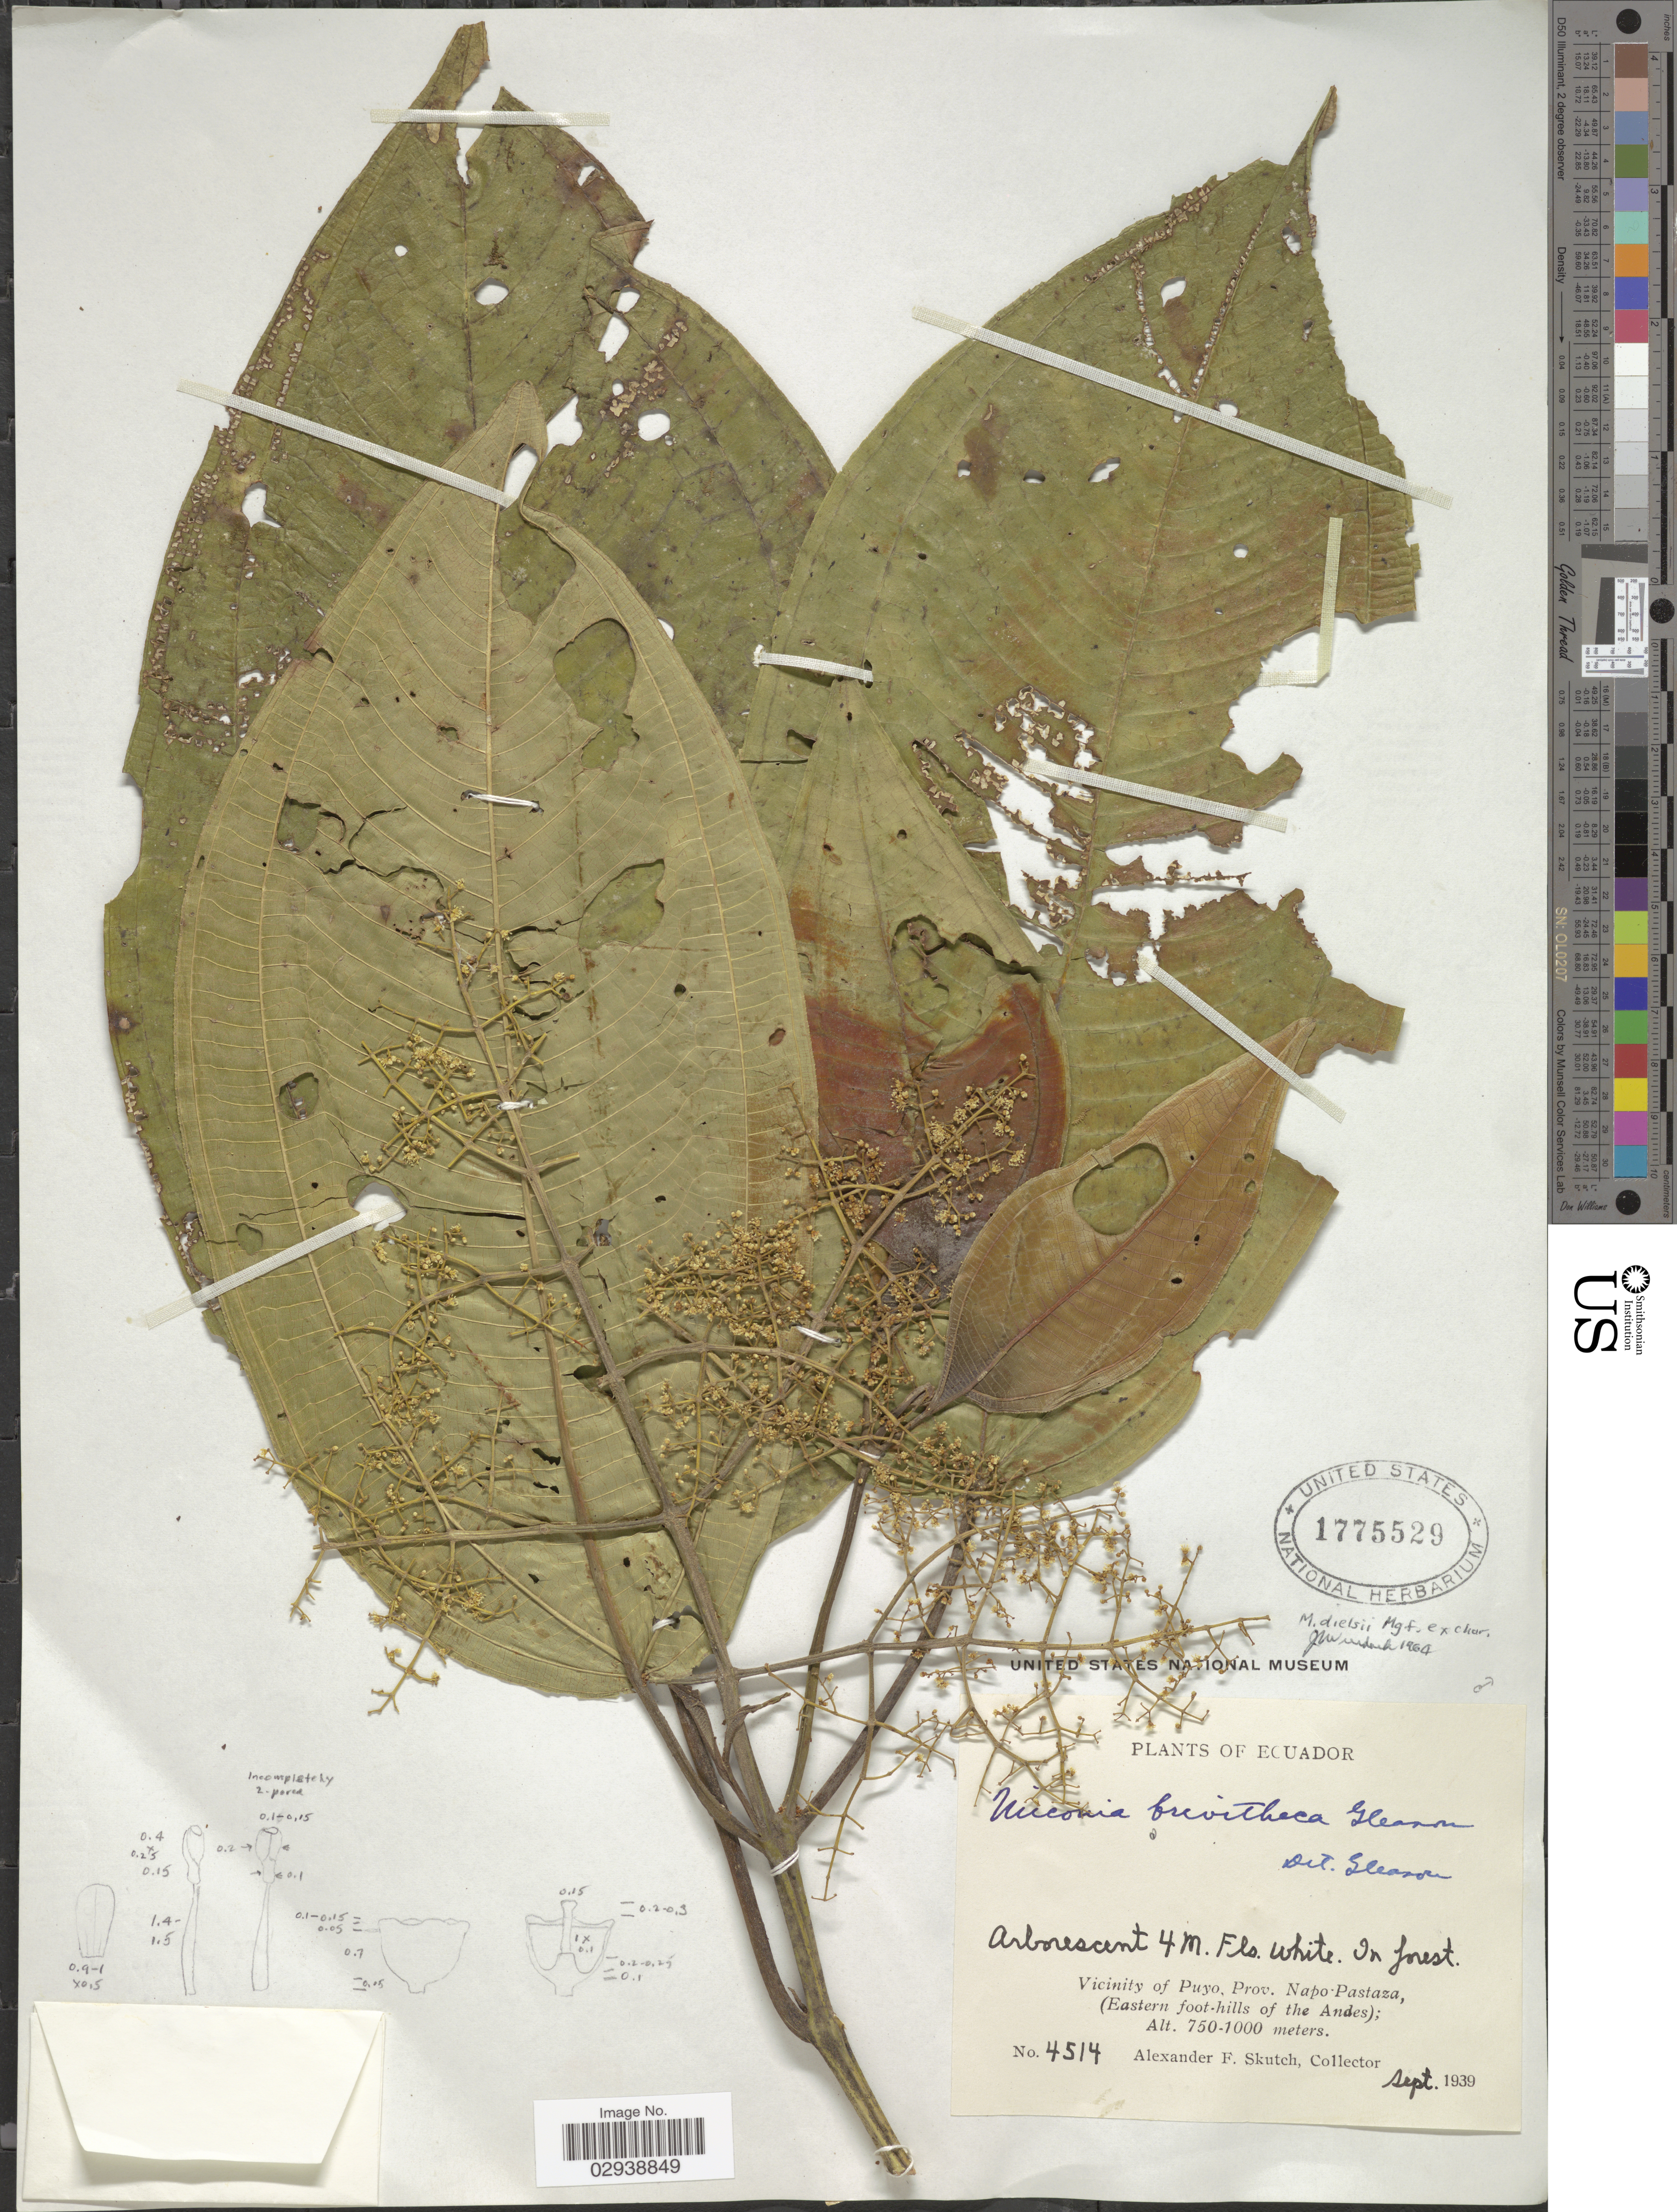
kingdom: Plantae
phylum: Tracheophyta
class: Magnoliopsida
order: Myrtales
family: Melastomataceae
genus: Miconia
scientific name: Miconia dielsii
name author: Markgr.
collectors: A. F. Skutch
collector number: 4514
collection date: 1939-09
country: Ecuador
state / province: Pastaza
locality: Vicinity of Puyo, Prov. Napo-Pastaza, (Eastern foot-hills of the Andes).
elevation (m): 750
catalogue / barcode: US 1775529